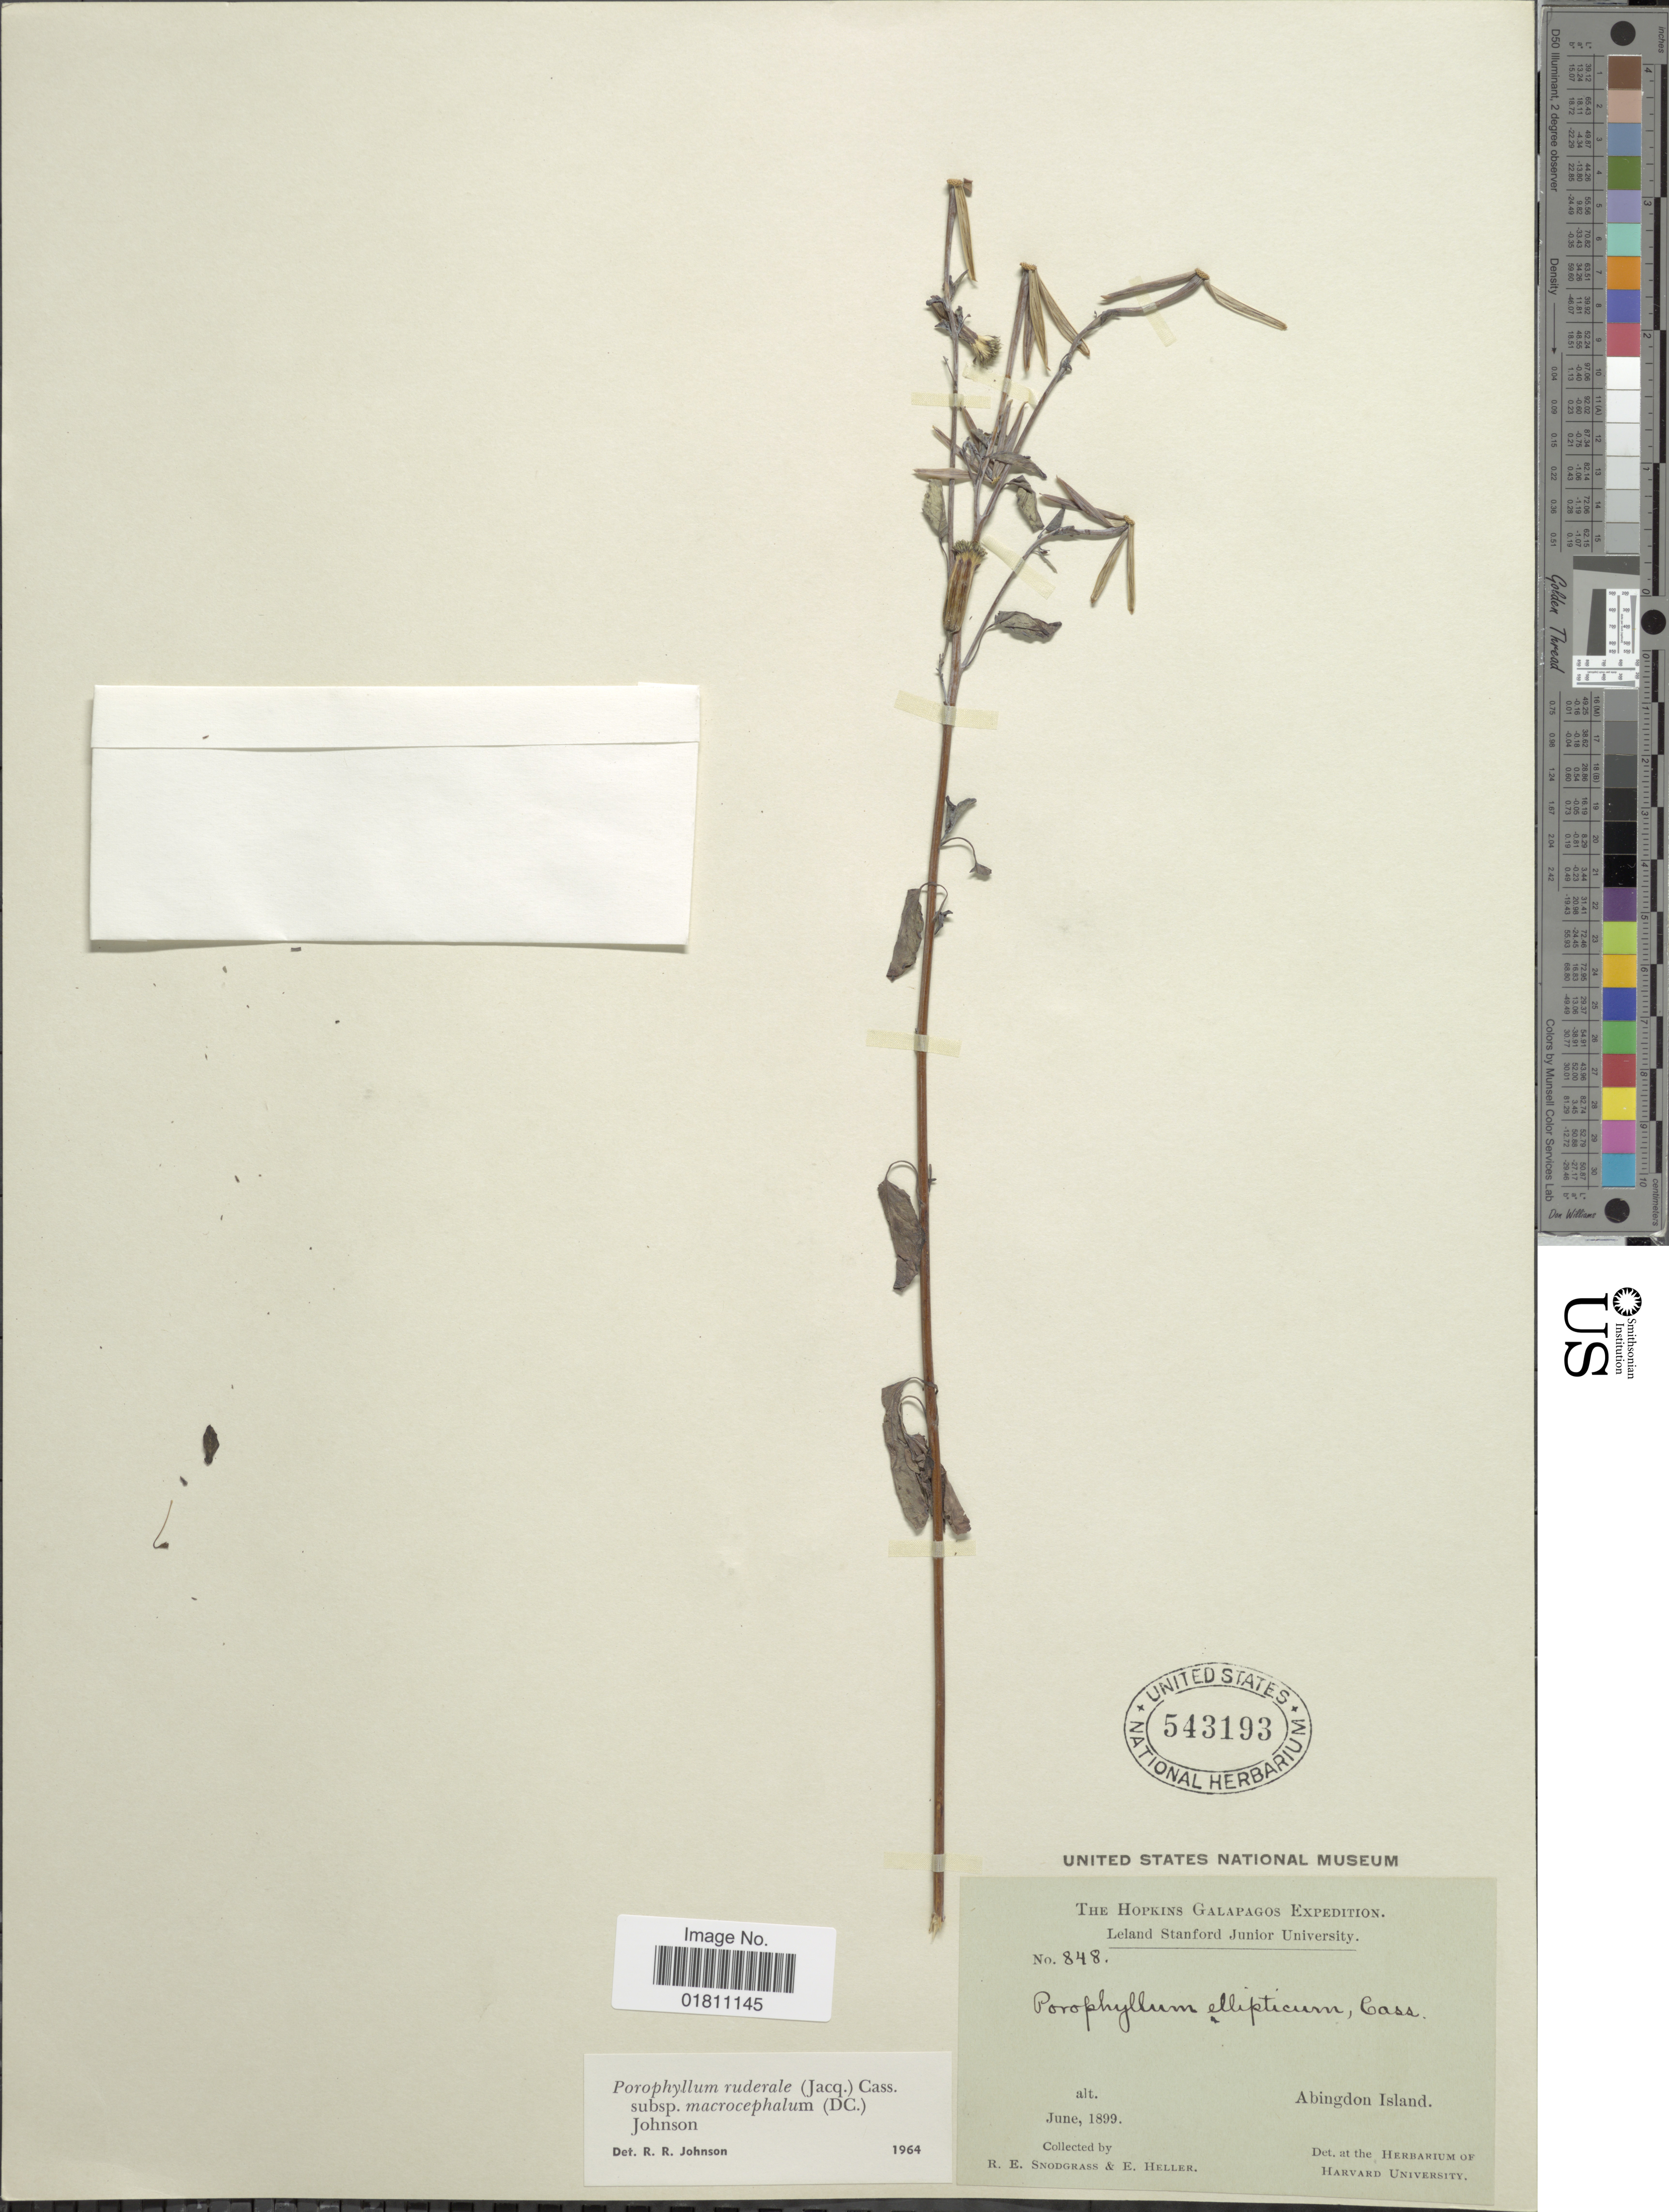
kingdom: Plantae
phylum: Tracheophyta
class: Magnoliopsida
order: Asterales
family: Asteraceae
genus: Porophyllum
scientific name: Porophyllum ruderale subsp. ruderale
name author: (Jacq.) Cass.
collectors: R. E. Snodgrass & E. Heller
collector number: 848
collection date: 1899-06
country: Ecuador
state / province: Colón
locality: The Hopkins Galapagos, Abingdon Island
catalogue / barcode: US 543193